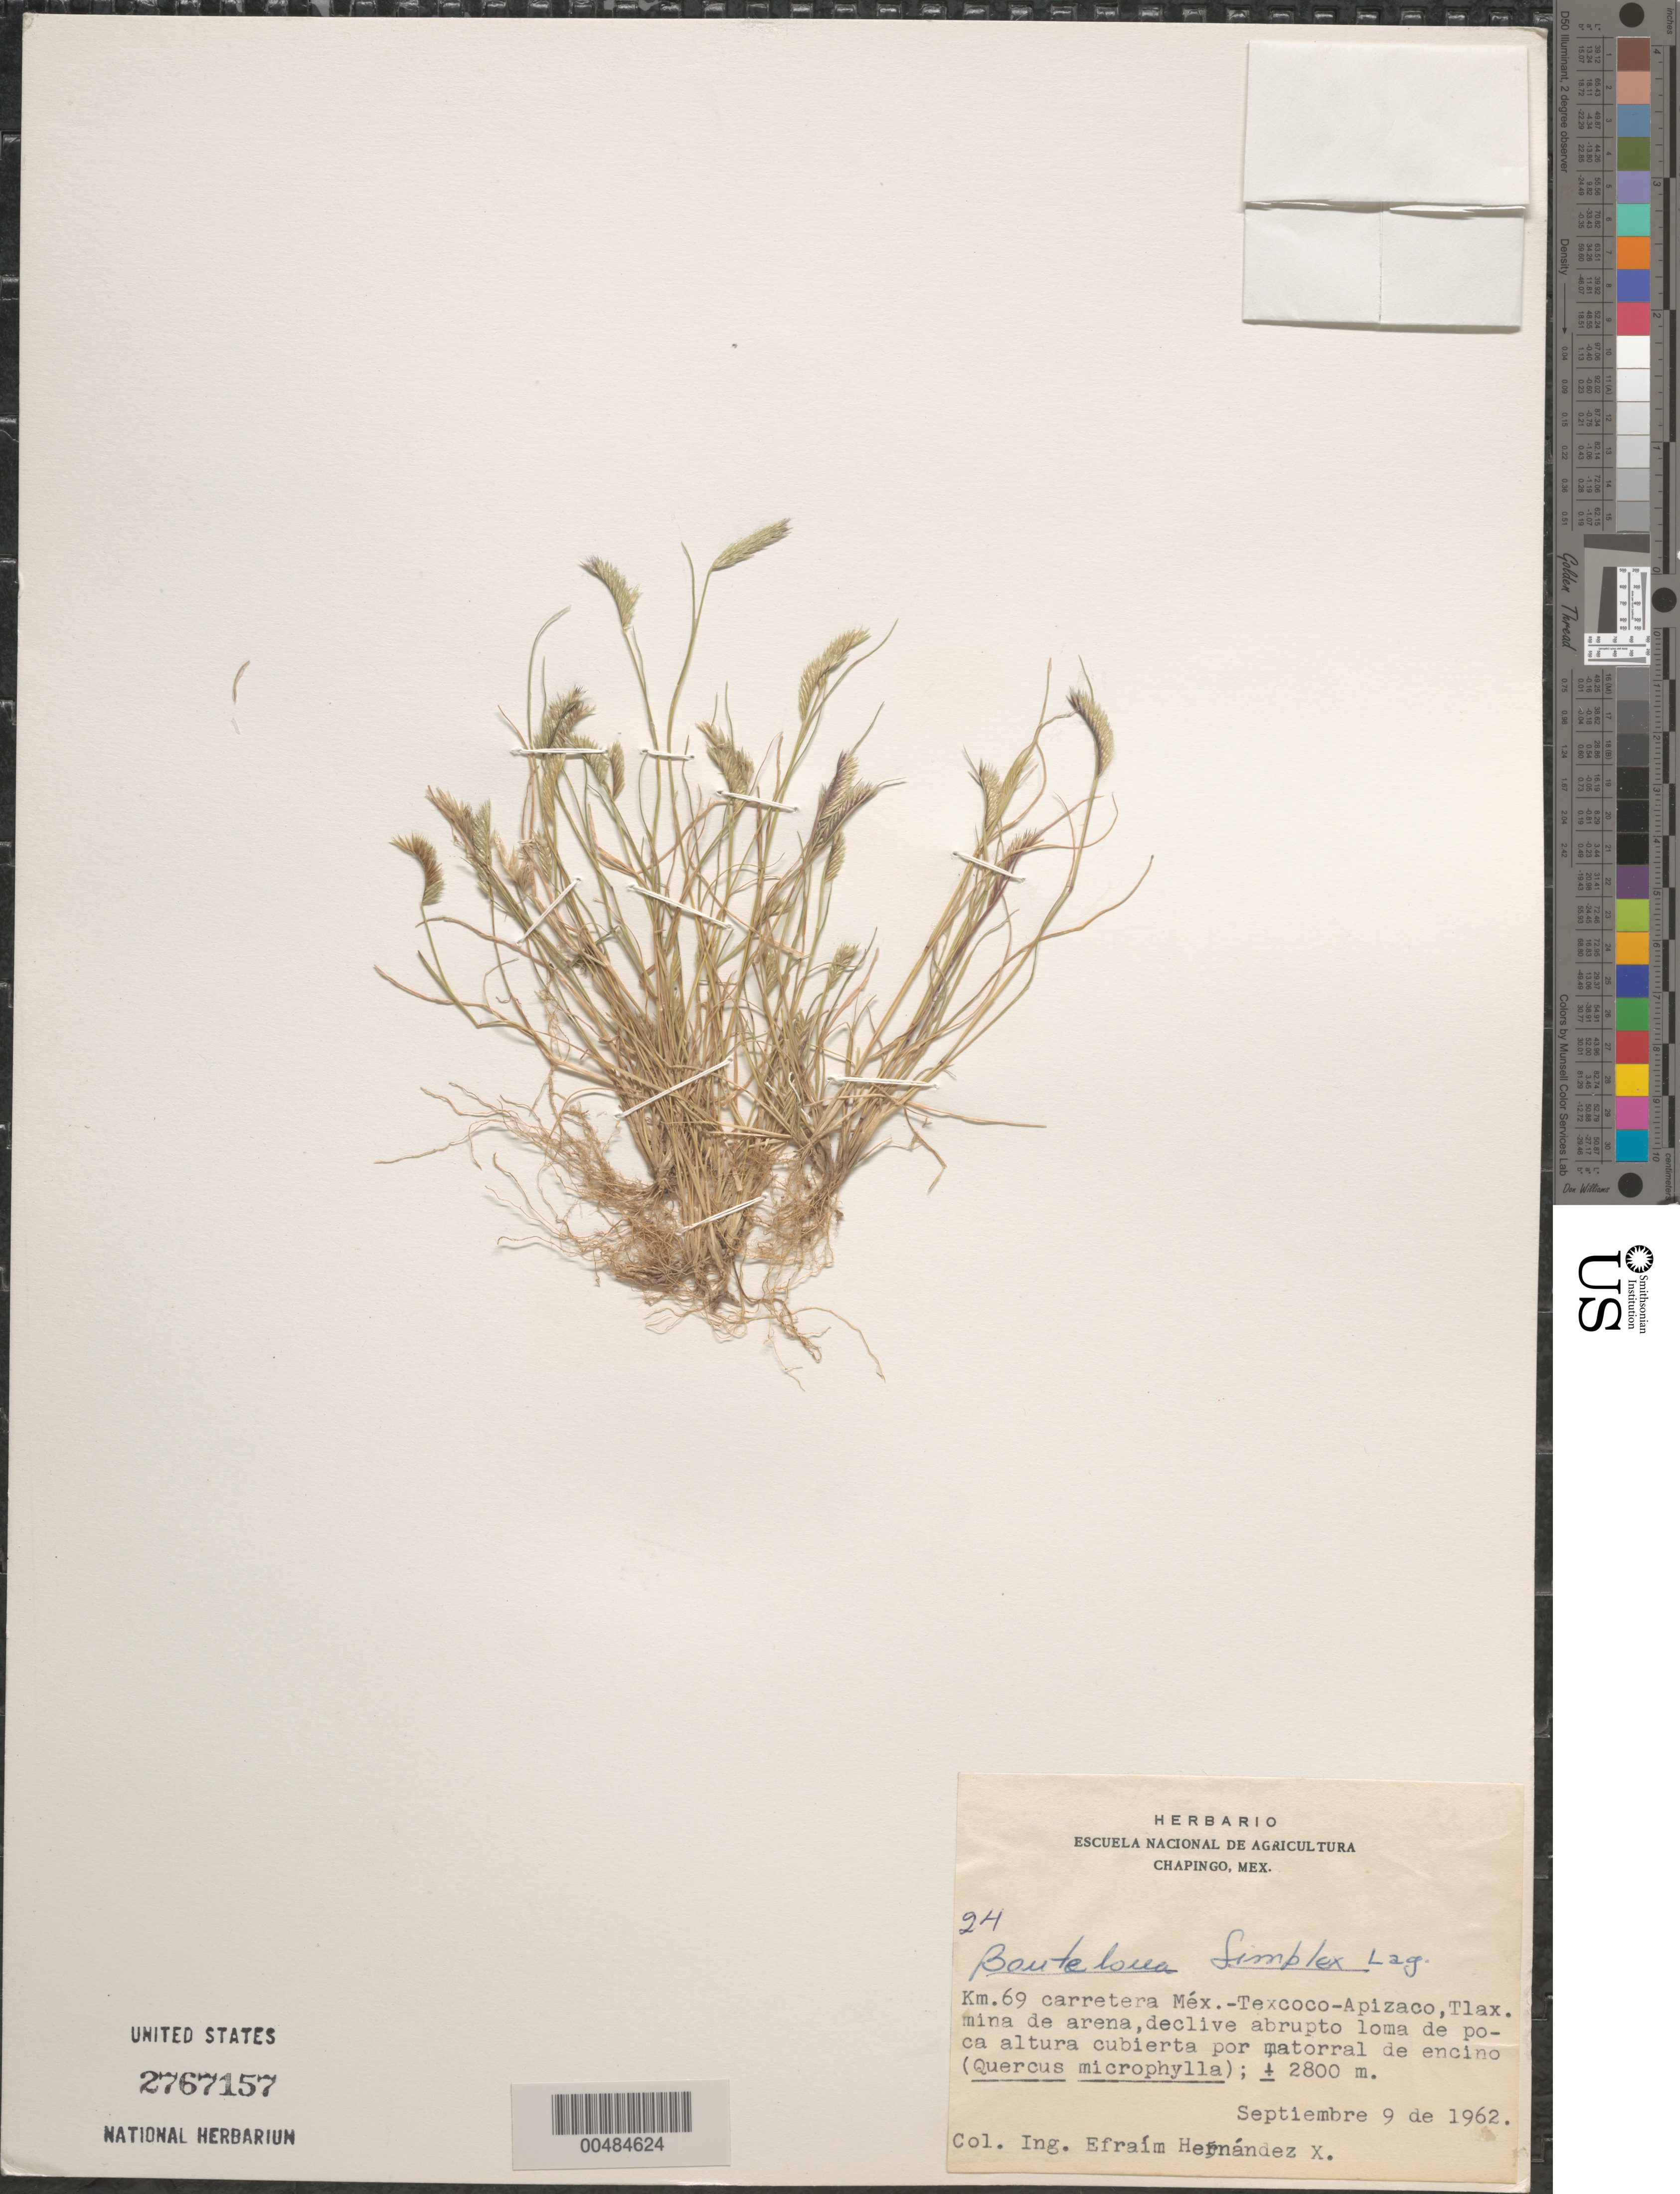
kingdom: Plantae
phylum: Tracheophyta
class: Liliopsida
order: Poales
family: Poaceae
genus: Bouteloua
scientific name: Bouteloua simplex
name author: Lag.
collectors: E. I. Hernández-X.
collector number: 24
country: Mexico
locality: Chapingo, Carretera Mex.-Texcoco-Apizaco. Tlax.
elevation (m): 2800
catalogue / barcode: US 2767157